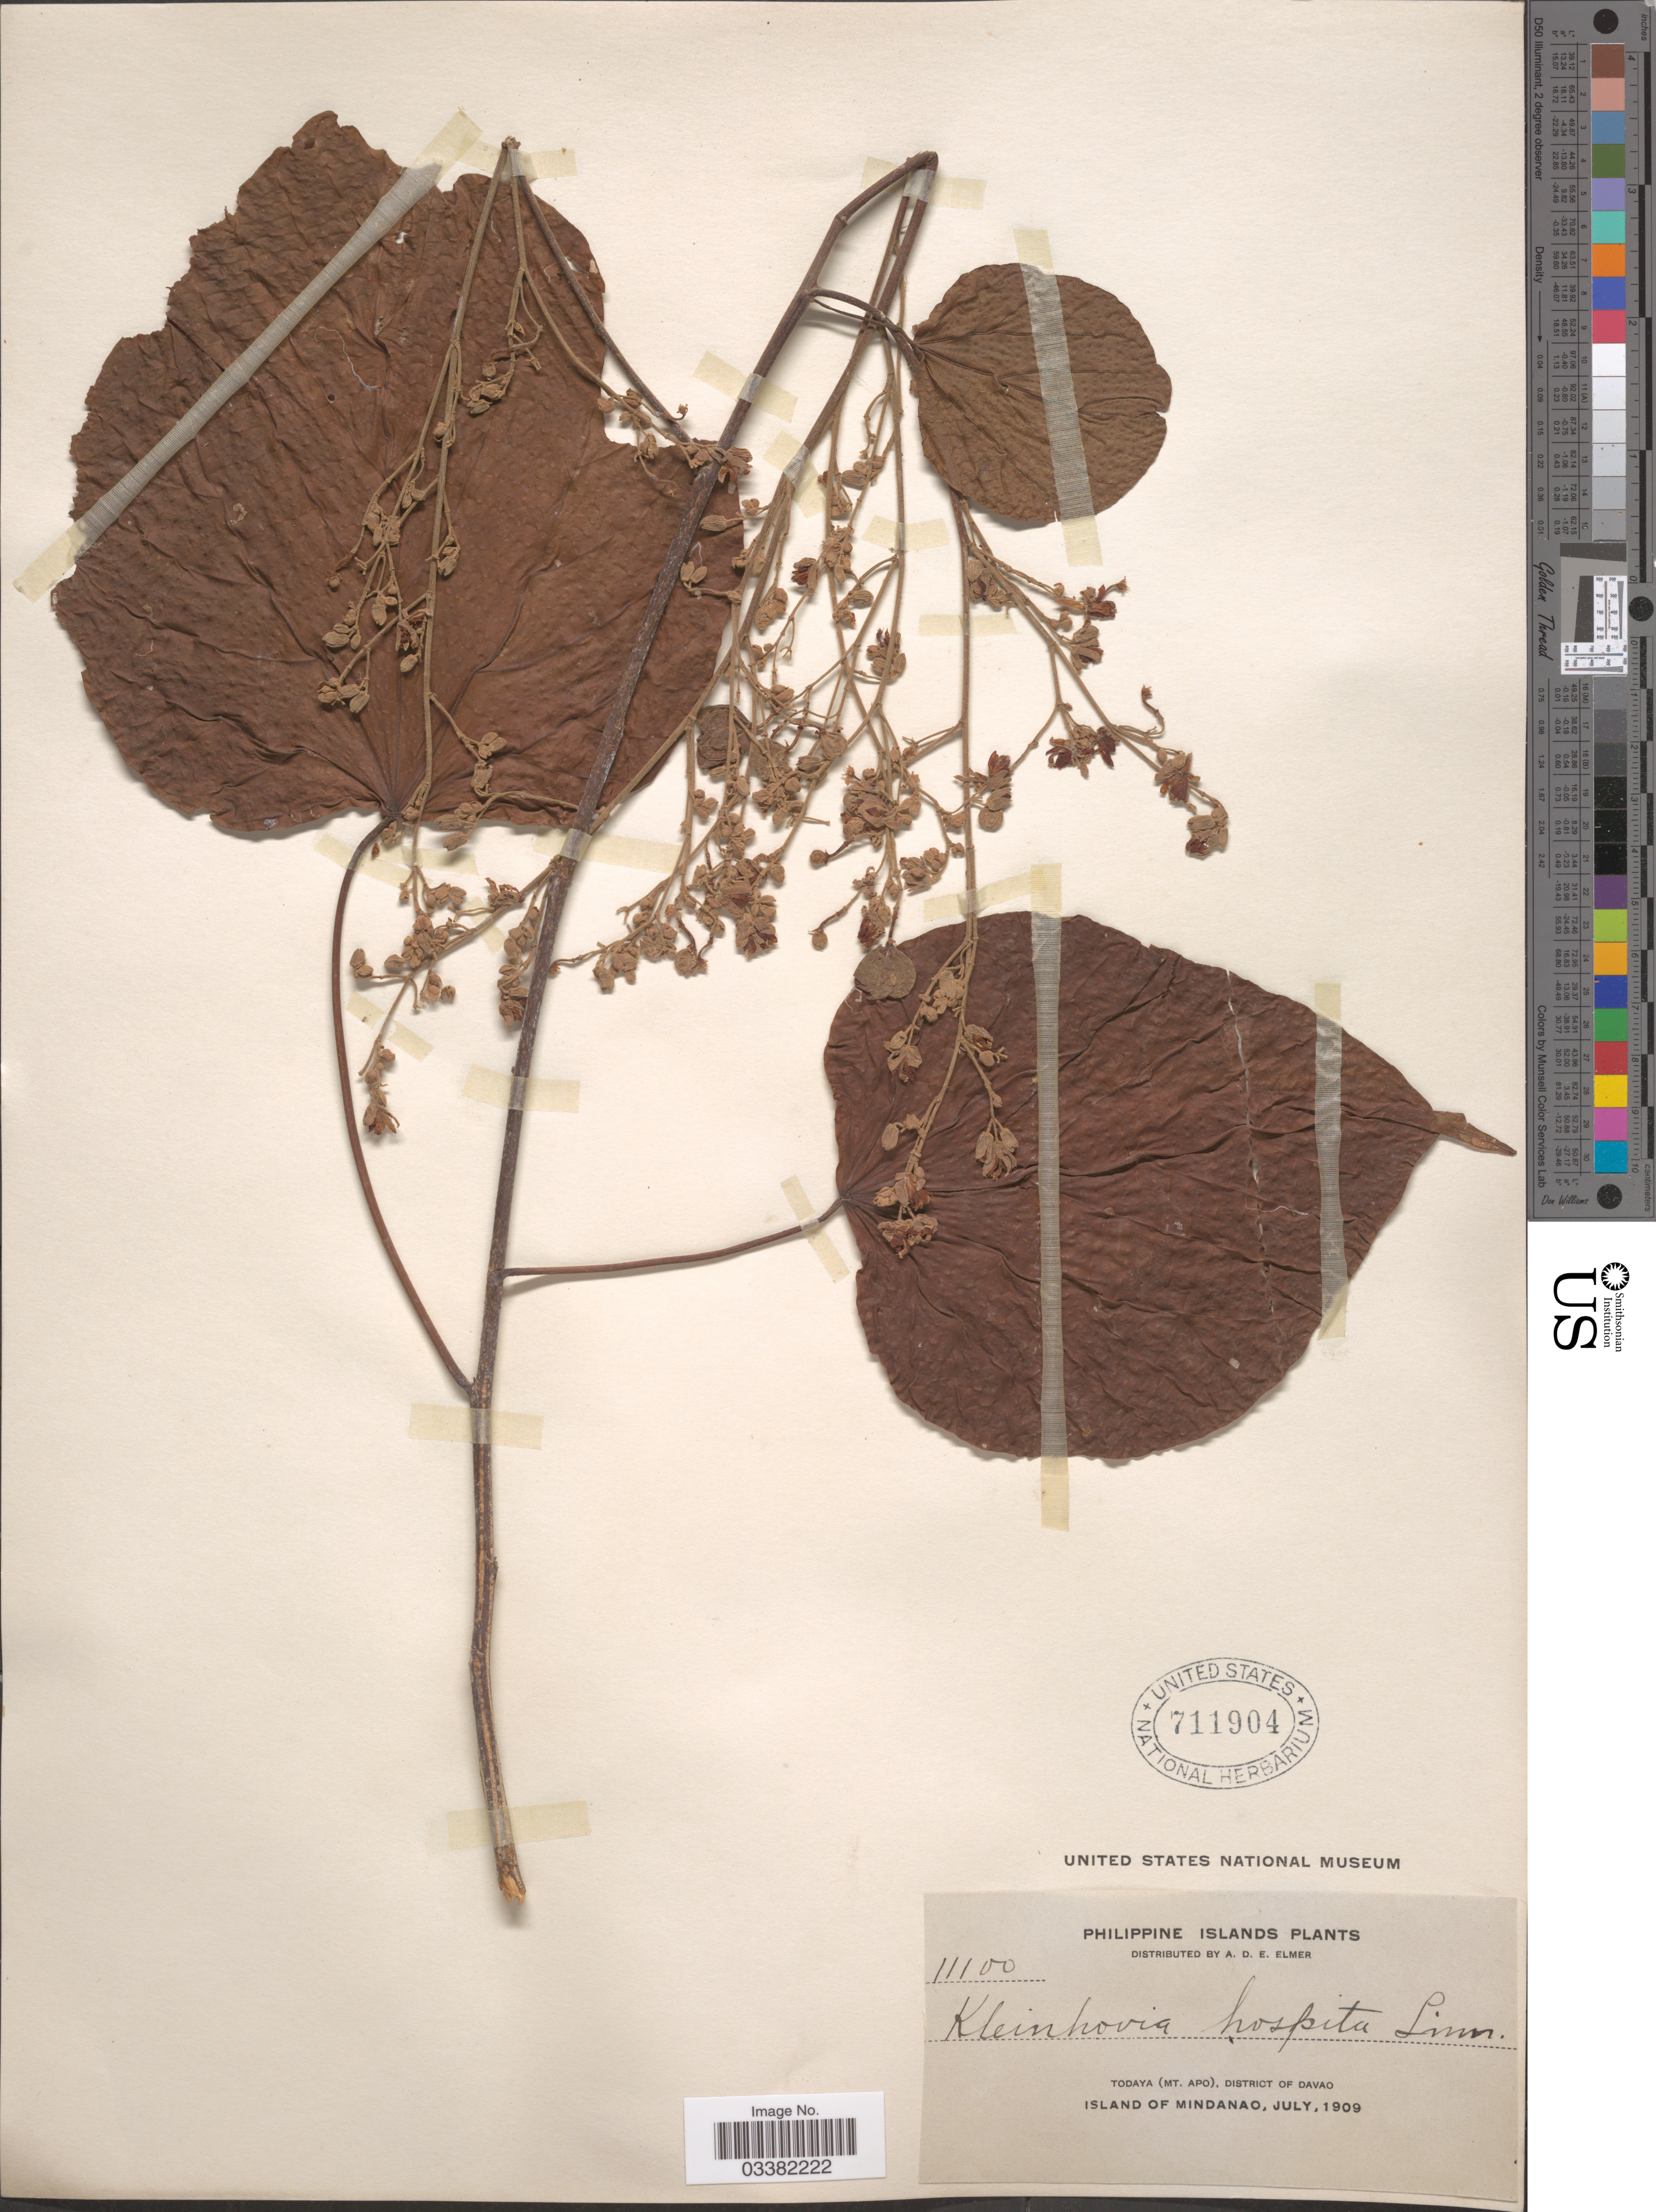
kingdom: Plantae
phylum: Tracheophyta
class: Magnoliopsida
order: Malvales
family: Malvaceae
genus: Kleinhovia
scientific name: Kleinhovia hospita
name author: L.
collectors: A. D. E. Elmer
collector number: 11100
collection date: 1909-07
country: Philippines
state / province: Davao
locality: Todaya (Mt. Apo), District of Davao. Island of Mindanao.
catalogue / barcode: US 711904